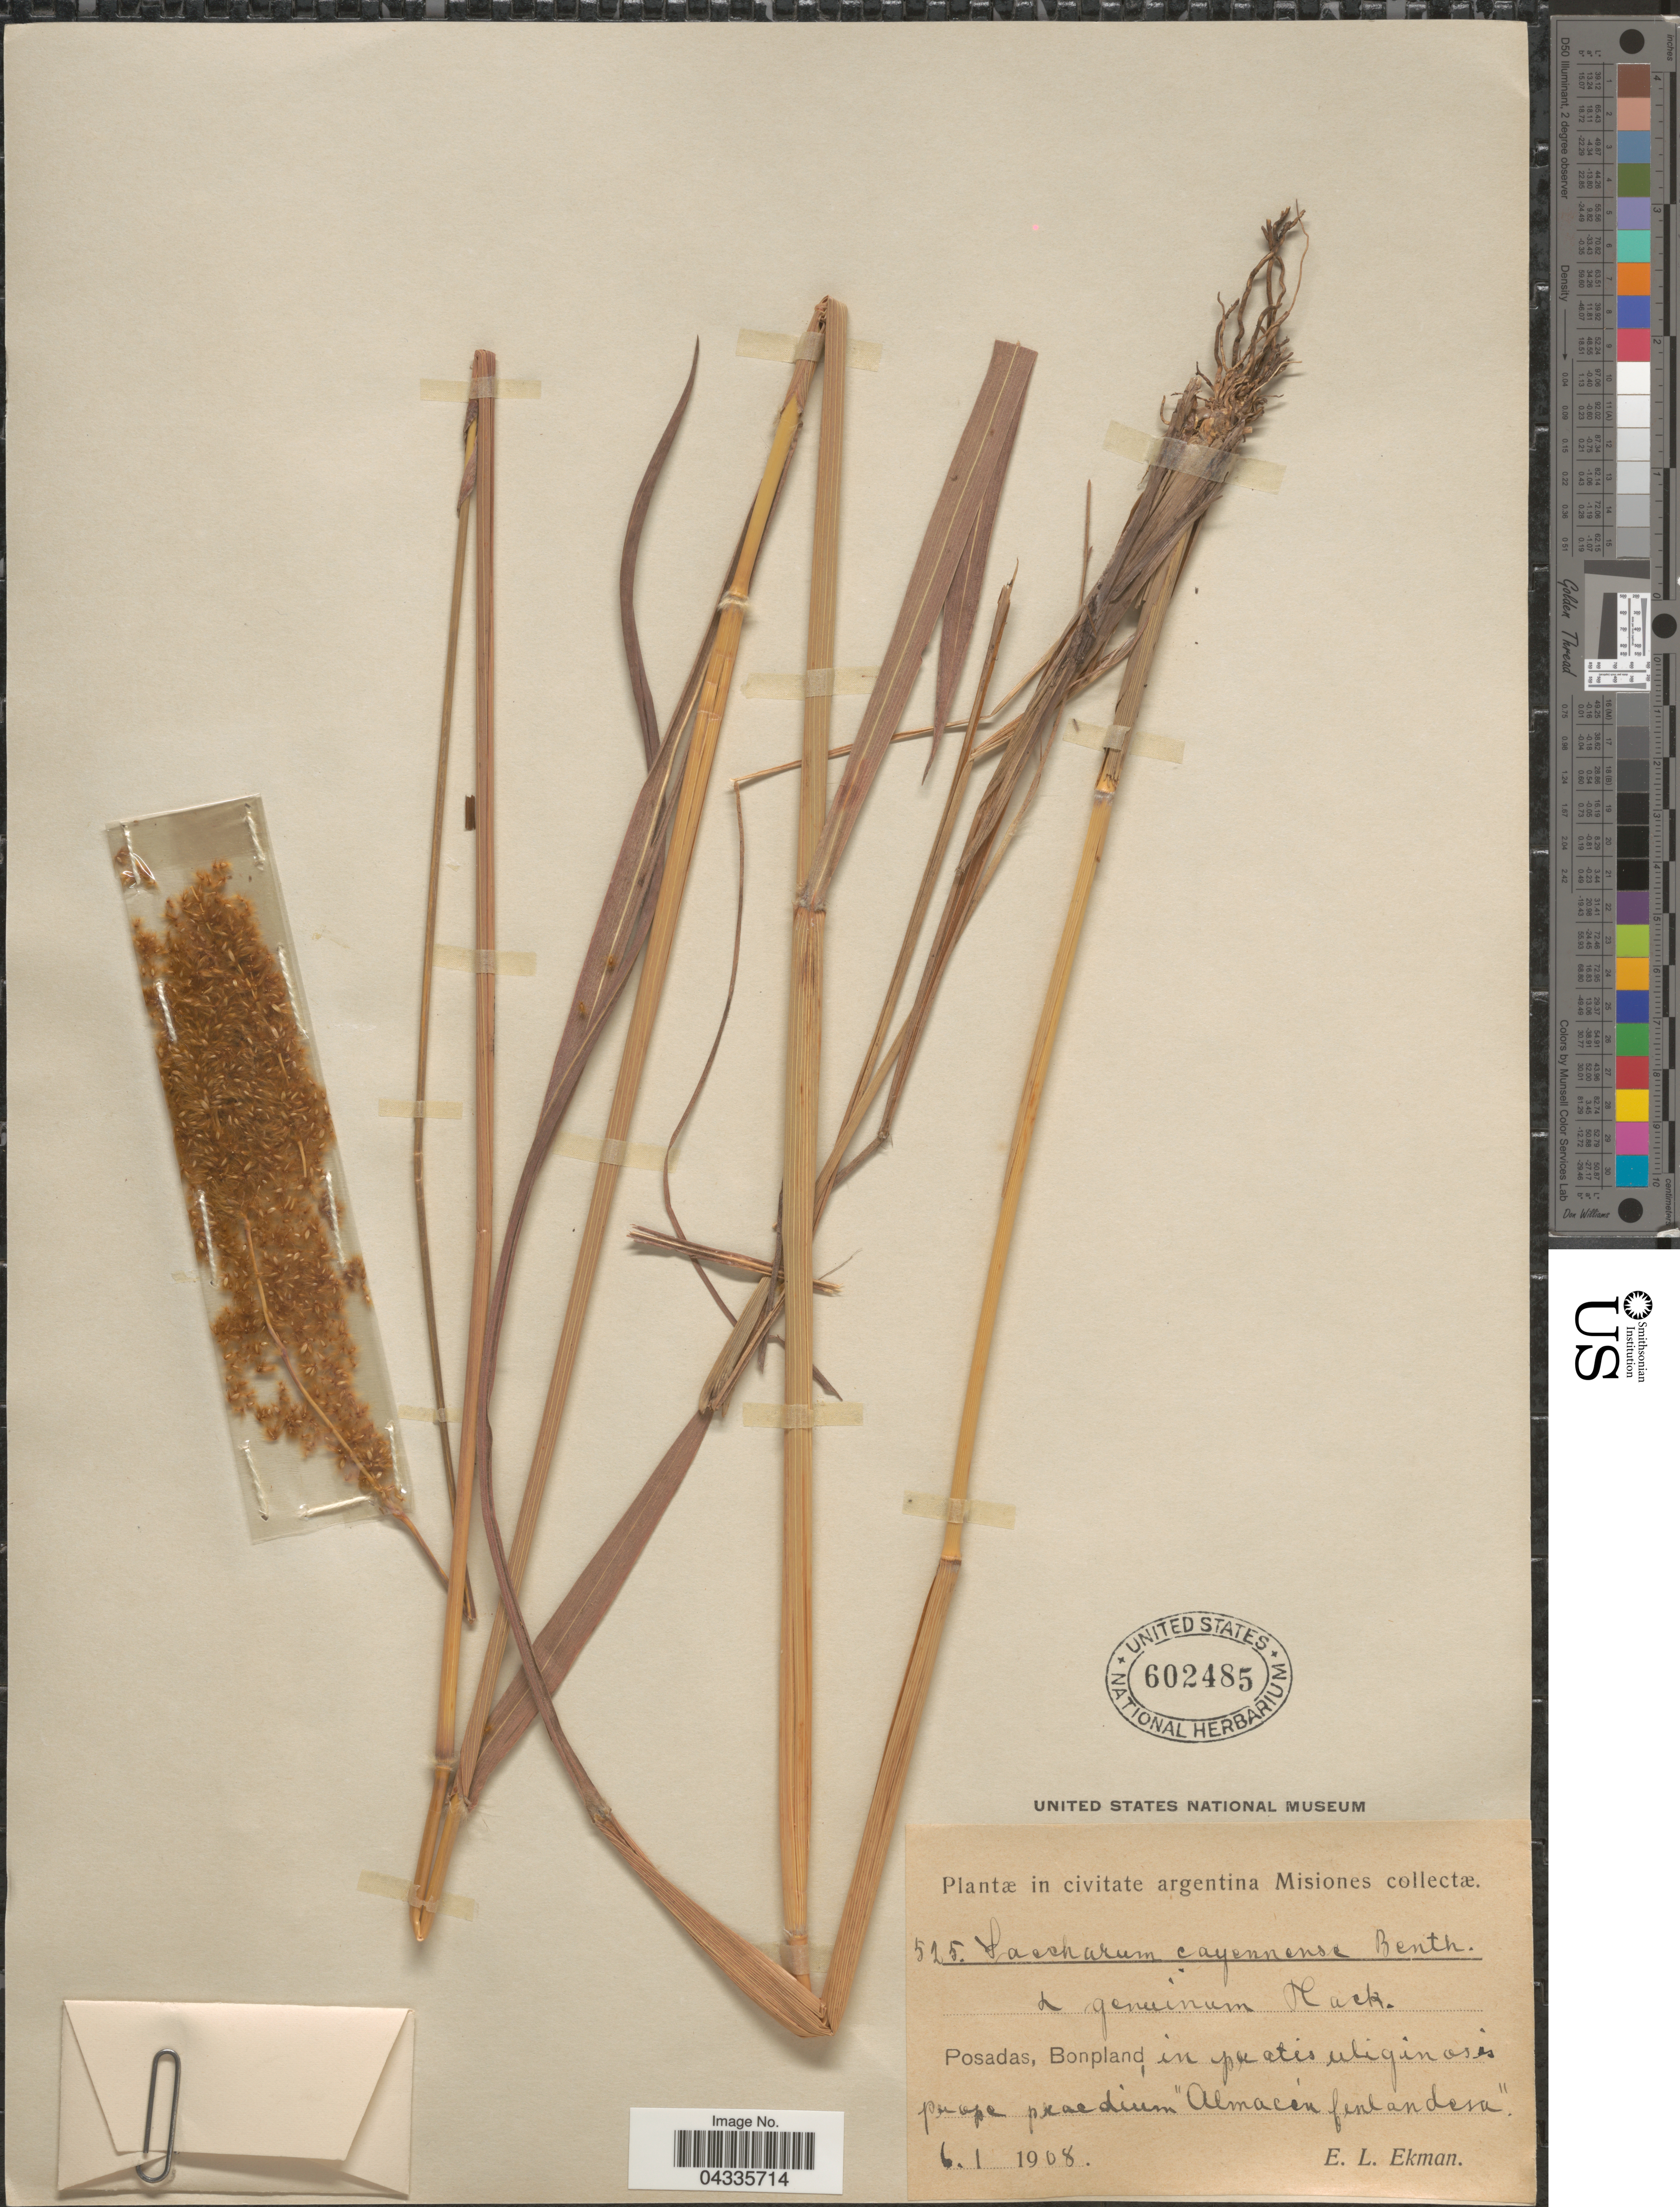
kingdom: Plantae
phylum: Tracheophyta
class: Liliopsida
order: Poales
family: Poaceae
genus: Eriochrysis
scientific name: Eriochrysis cayennensis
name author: P. Beauv.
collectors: E. L. Ekman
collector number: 525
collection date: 1908-01-06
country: Argentina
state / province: Misiones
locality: Posadas, Bonpland, in pratis uliginosis prope pracdium "Almacen fenlandesa".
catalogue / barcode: US 602485